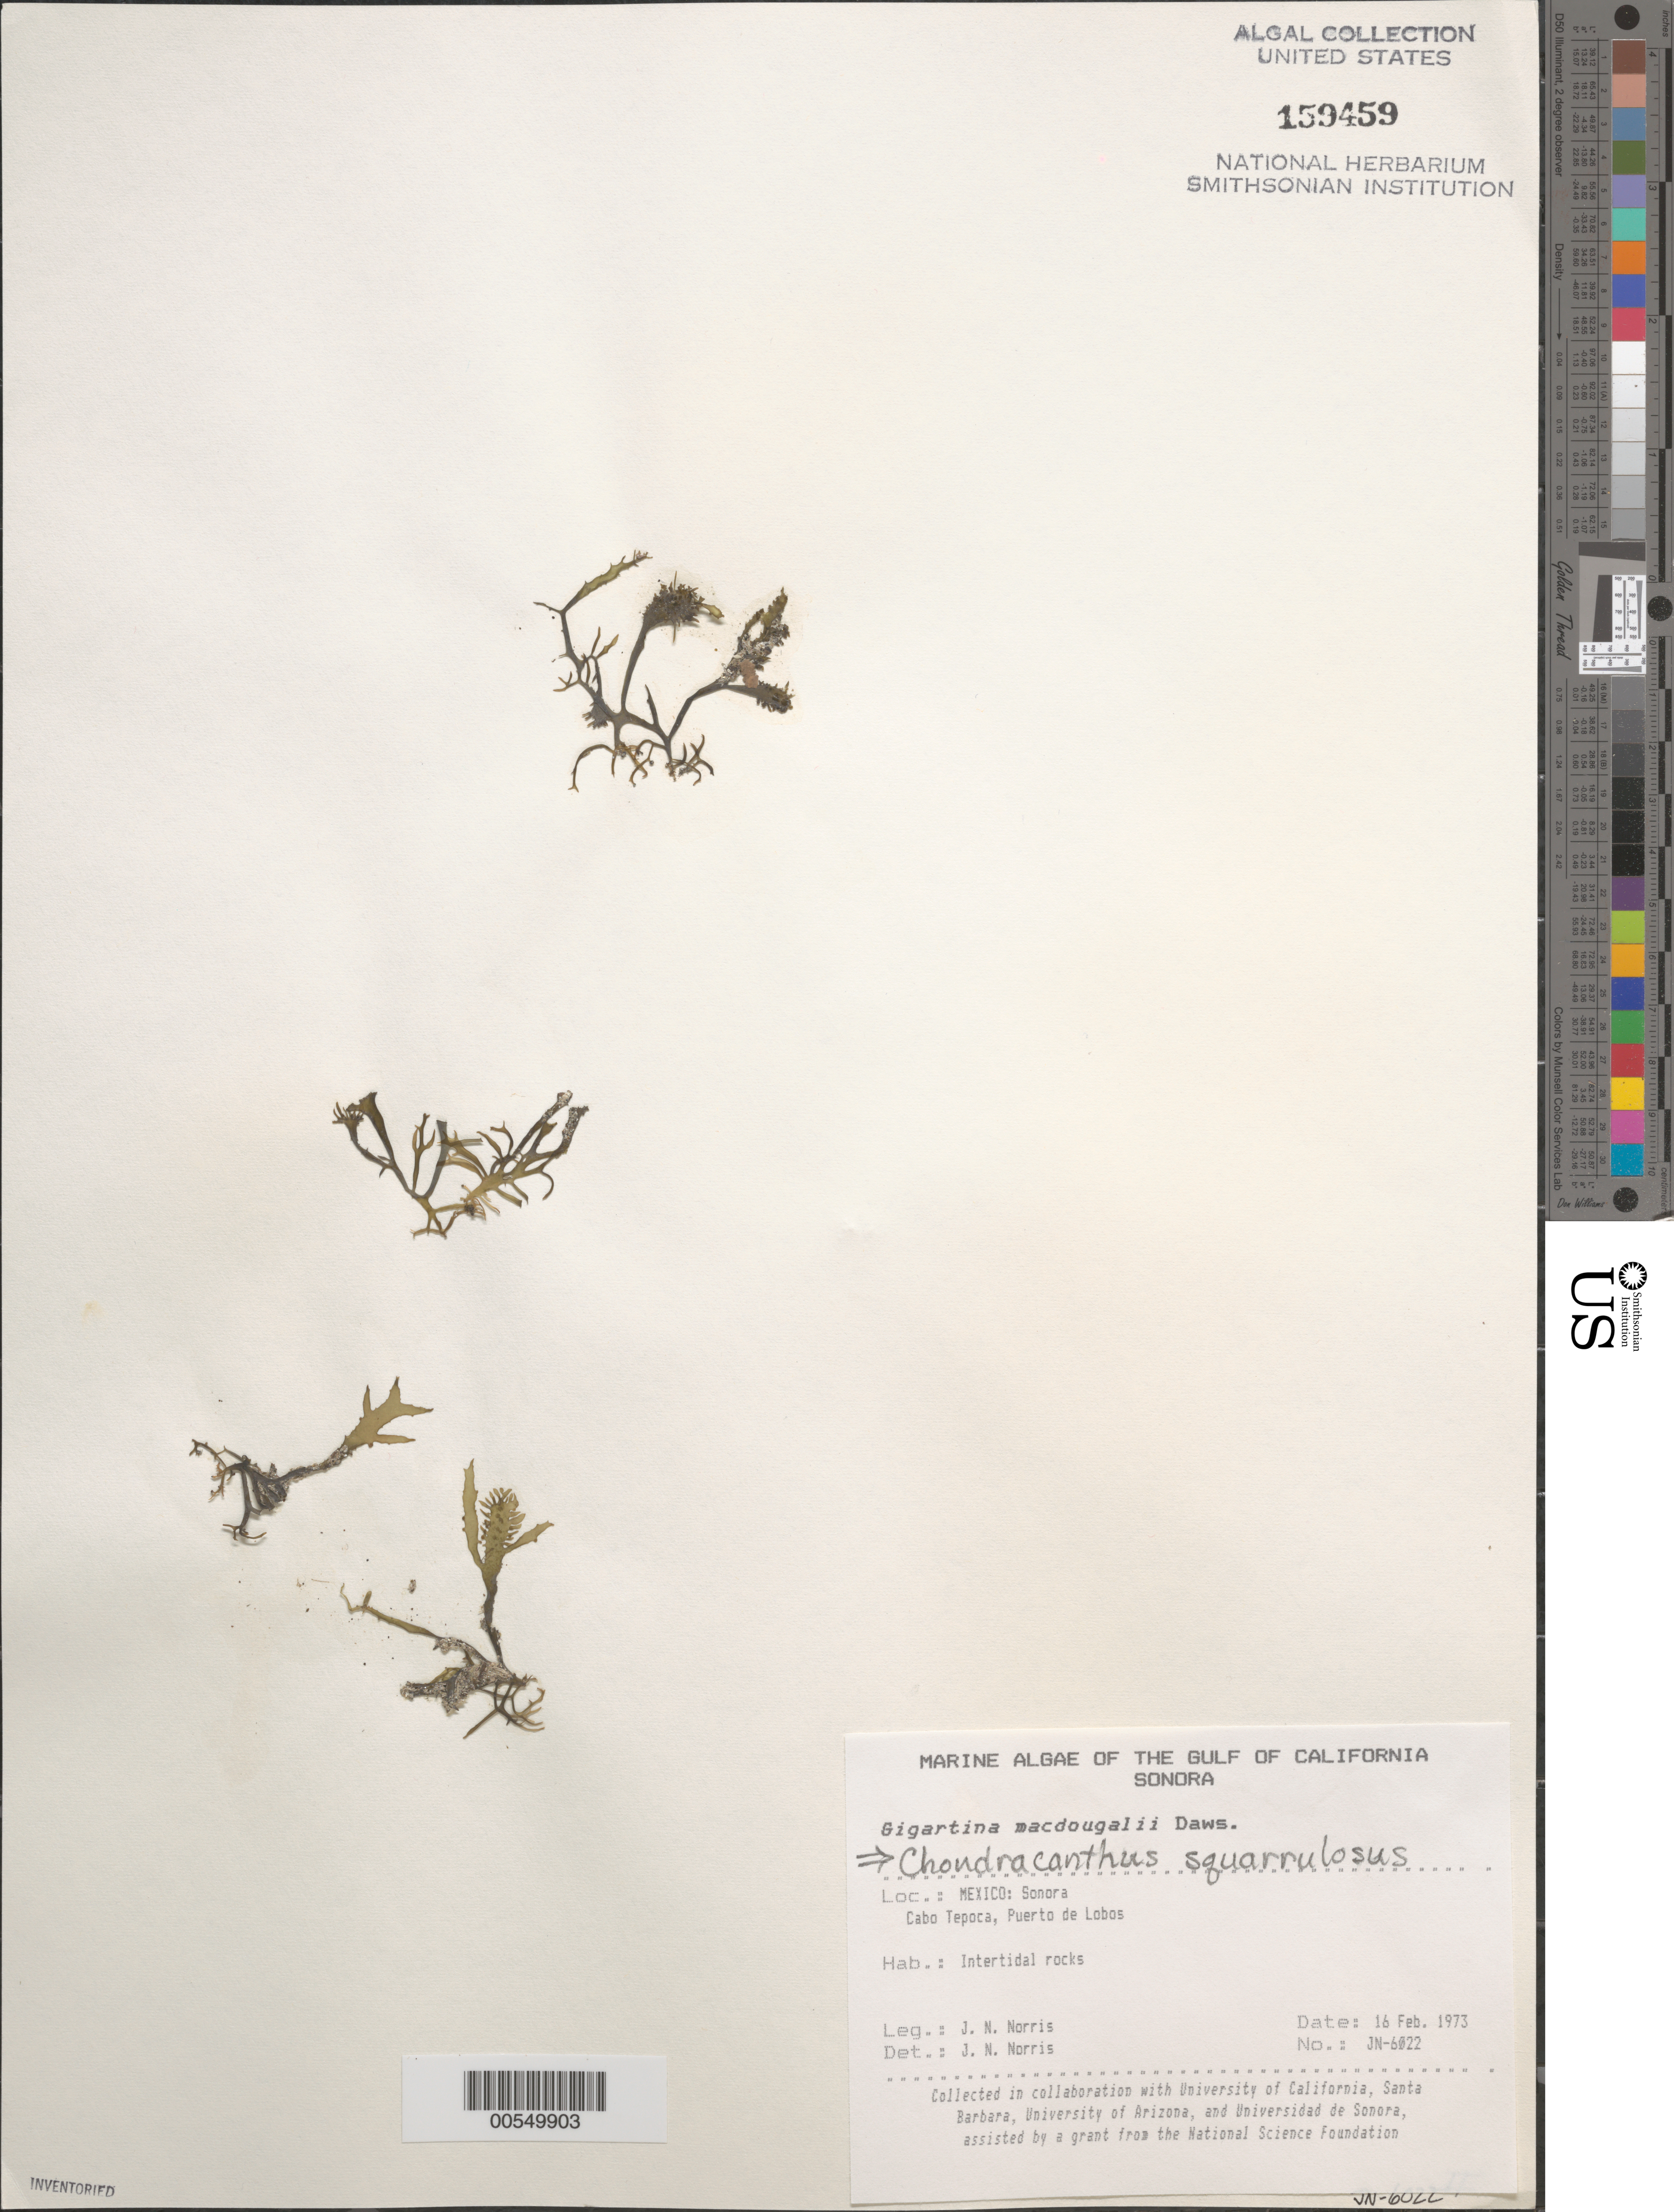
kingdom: Plantae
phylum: Rhodophyta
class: Florideophyceae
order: Gigartinales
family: Gigartinaceae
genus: Chondracanthus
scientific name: Chondracanthus squarrulosus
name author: (Setch. & N.L. Gardner) J.R. Hughey et al.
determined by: Norris, James N.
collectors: J. N. Norris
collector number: JN-6022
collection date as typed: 16 Feb 1973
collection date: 1973-02-16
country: Mexico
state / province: Sonora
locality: Cabo Tepoca, Puerto de Lobos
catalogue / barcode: US 159459